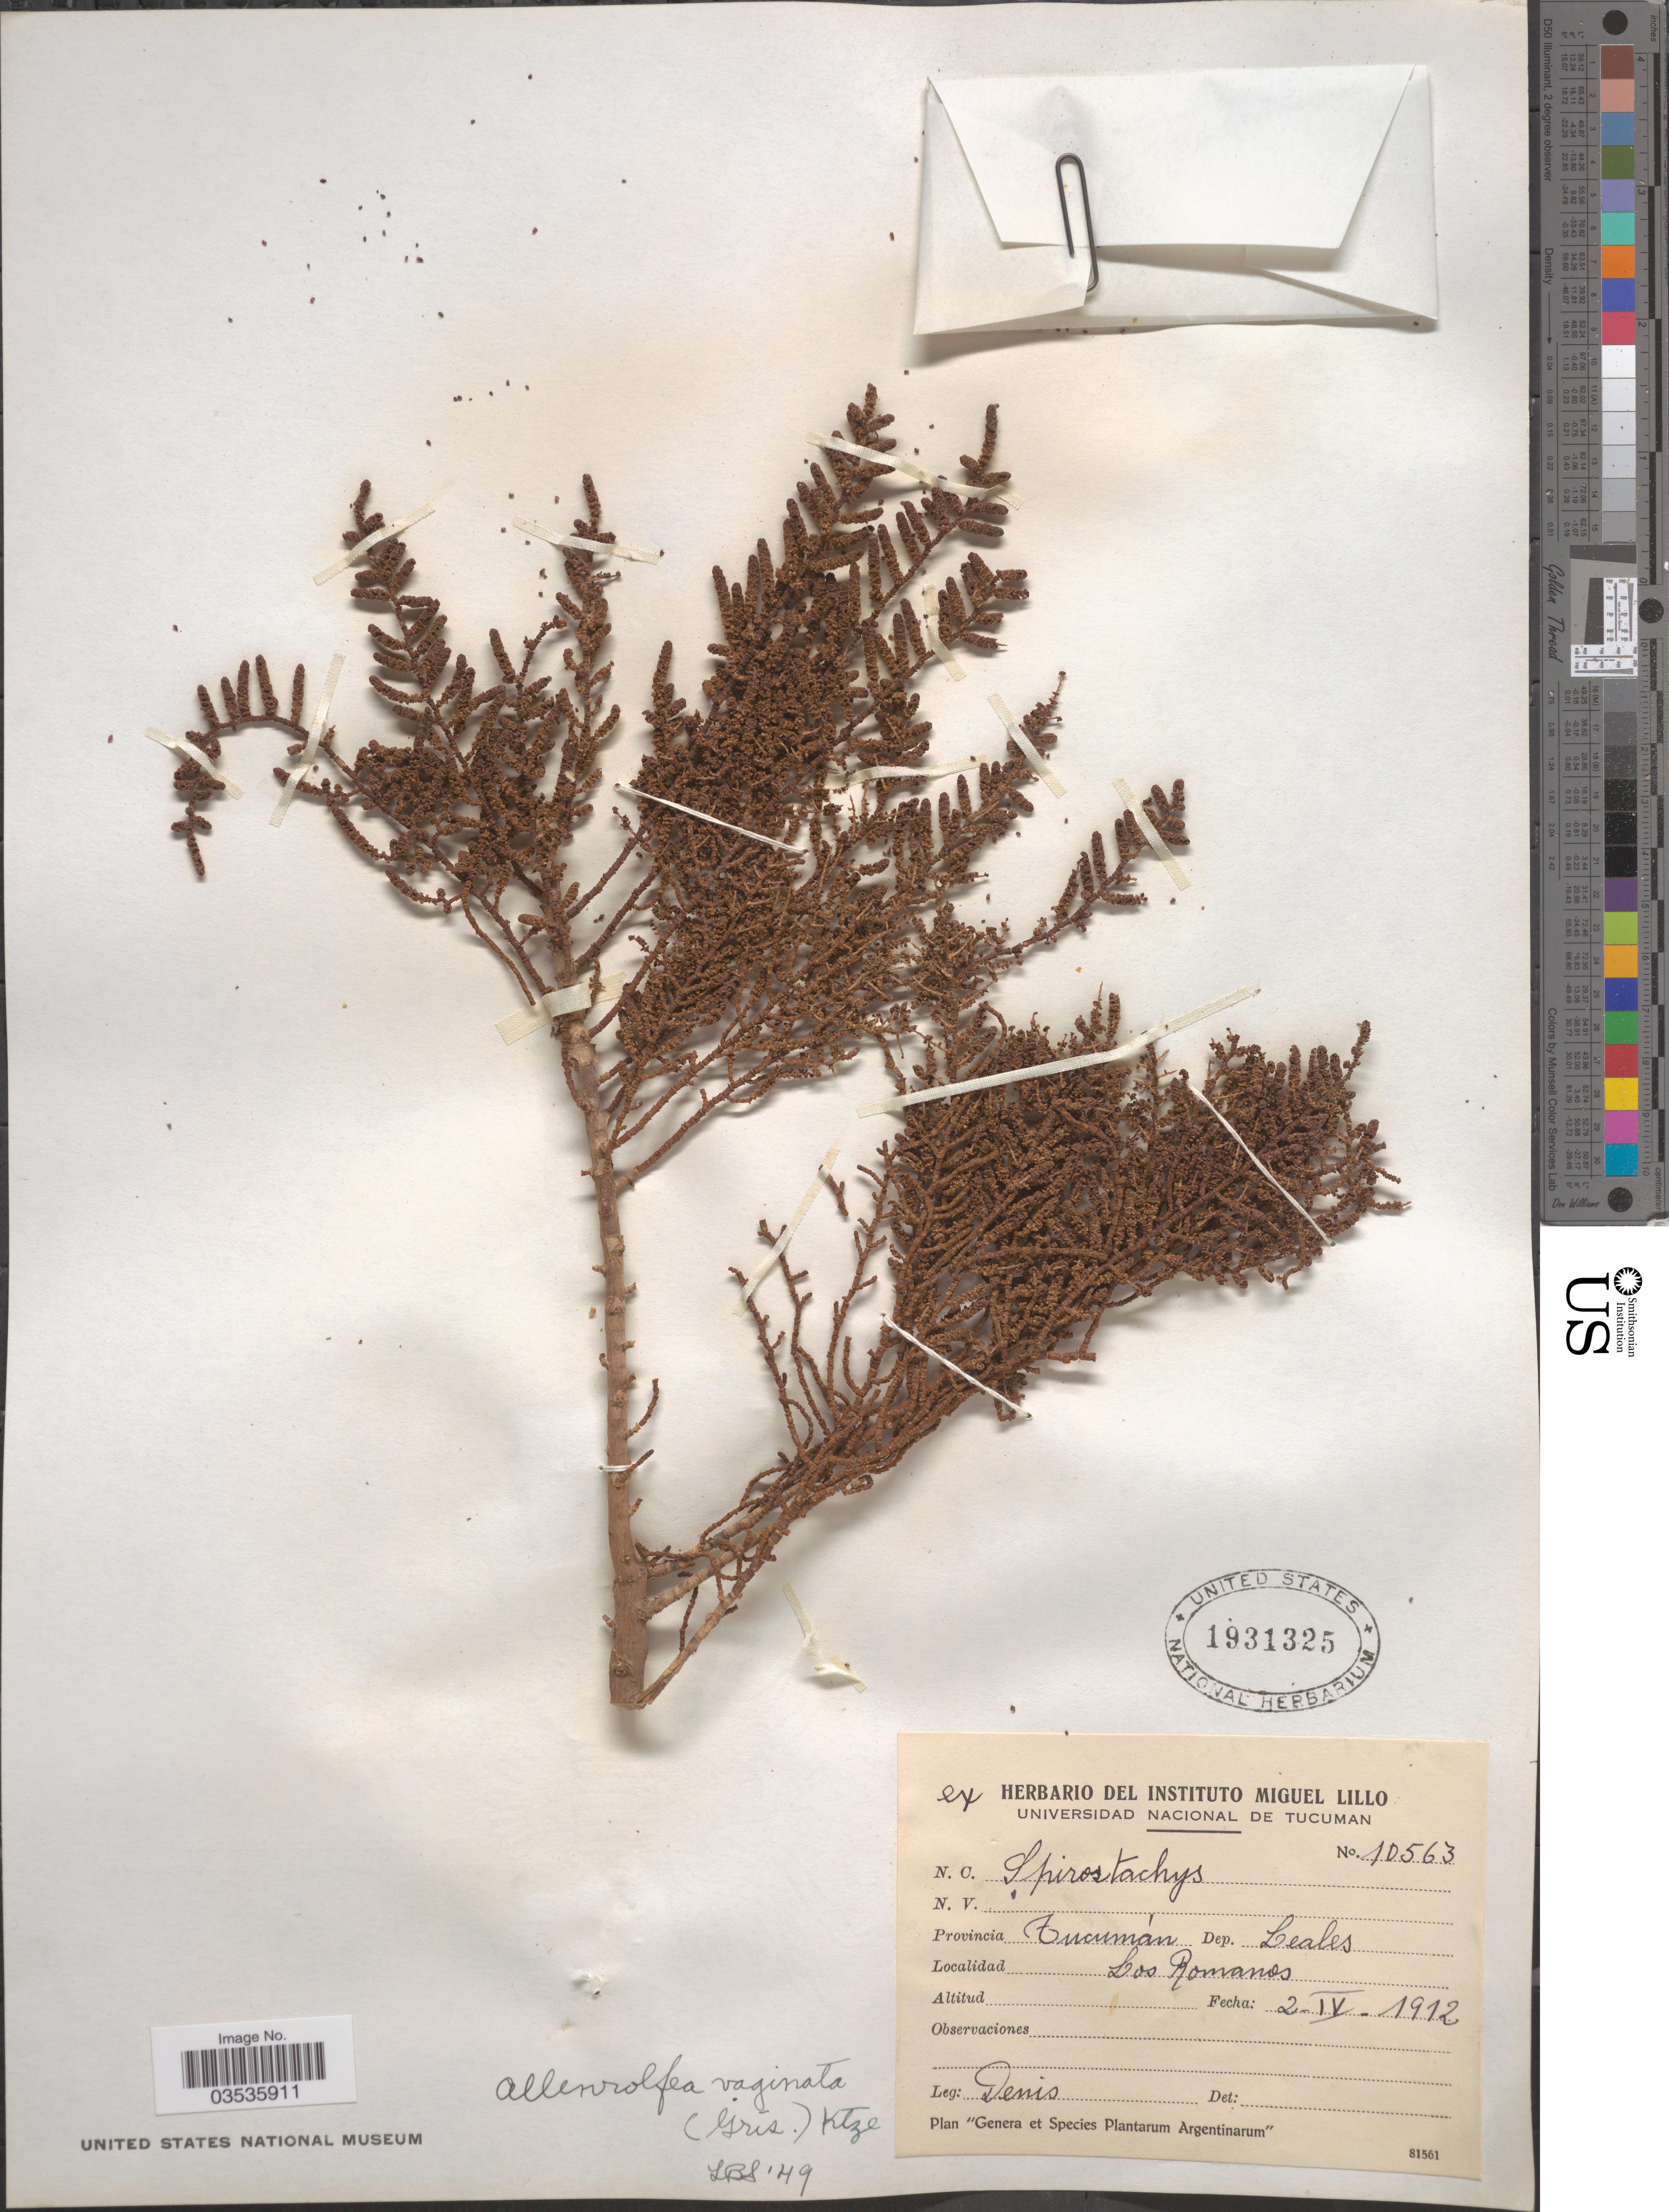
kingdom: Plantae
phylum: Tracheophyta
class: Magnoliopsida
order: Caryophyllales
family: Amaranthaceae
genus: Allenrolfea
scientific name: Allenrolfea vaginata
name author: (Griseb.) Kuntze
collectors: -. Denis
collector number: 10563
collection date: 1912-04-02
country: Argentina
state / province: Tucuman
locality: Dep. Leales. Los Romanos.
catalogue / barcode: US 1931325